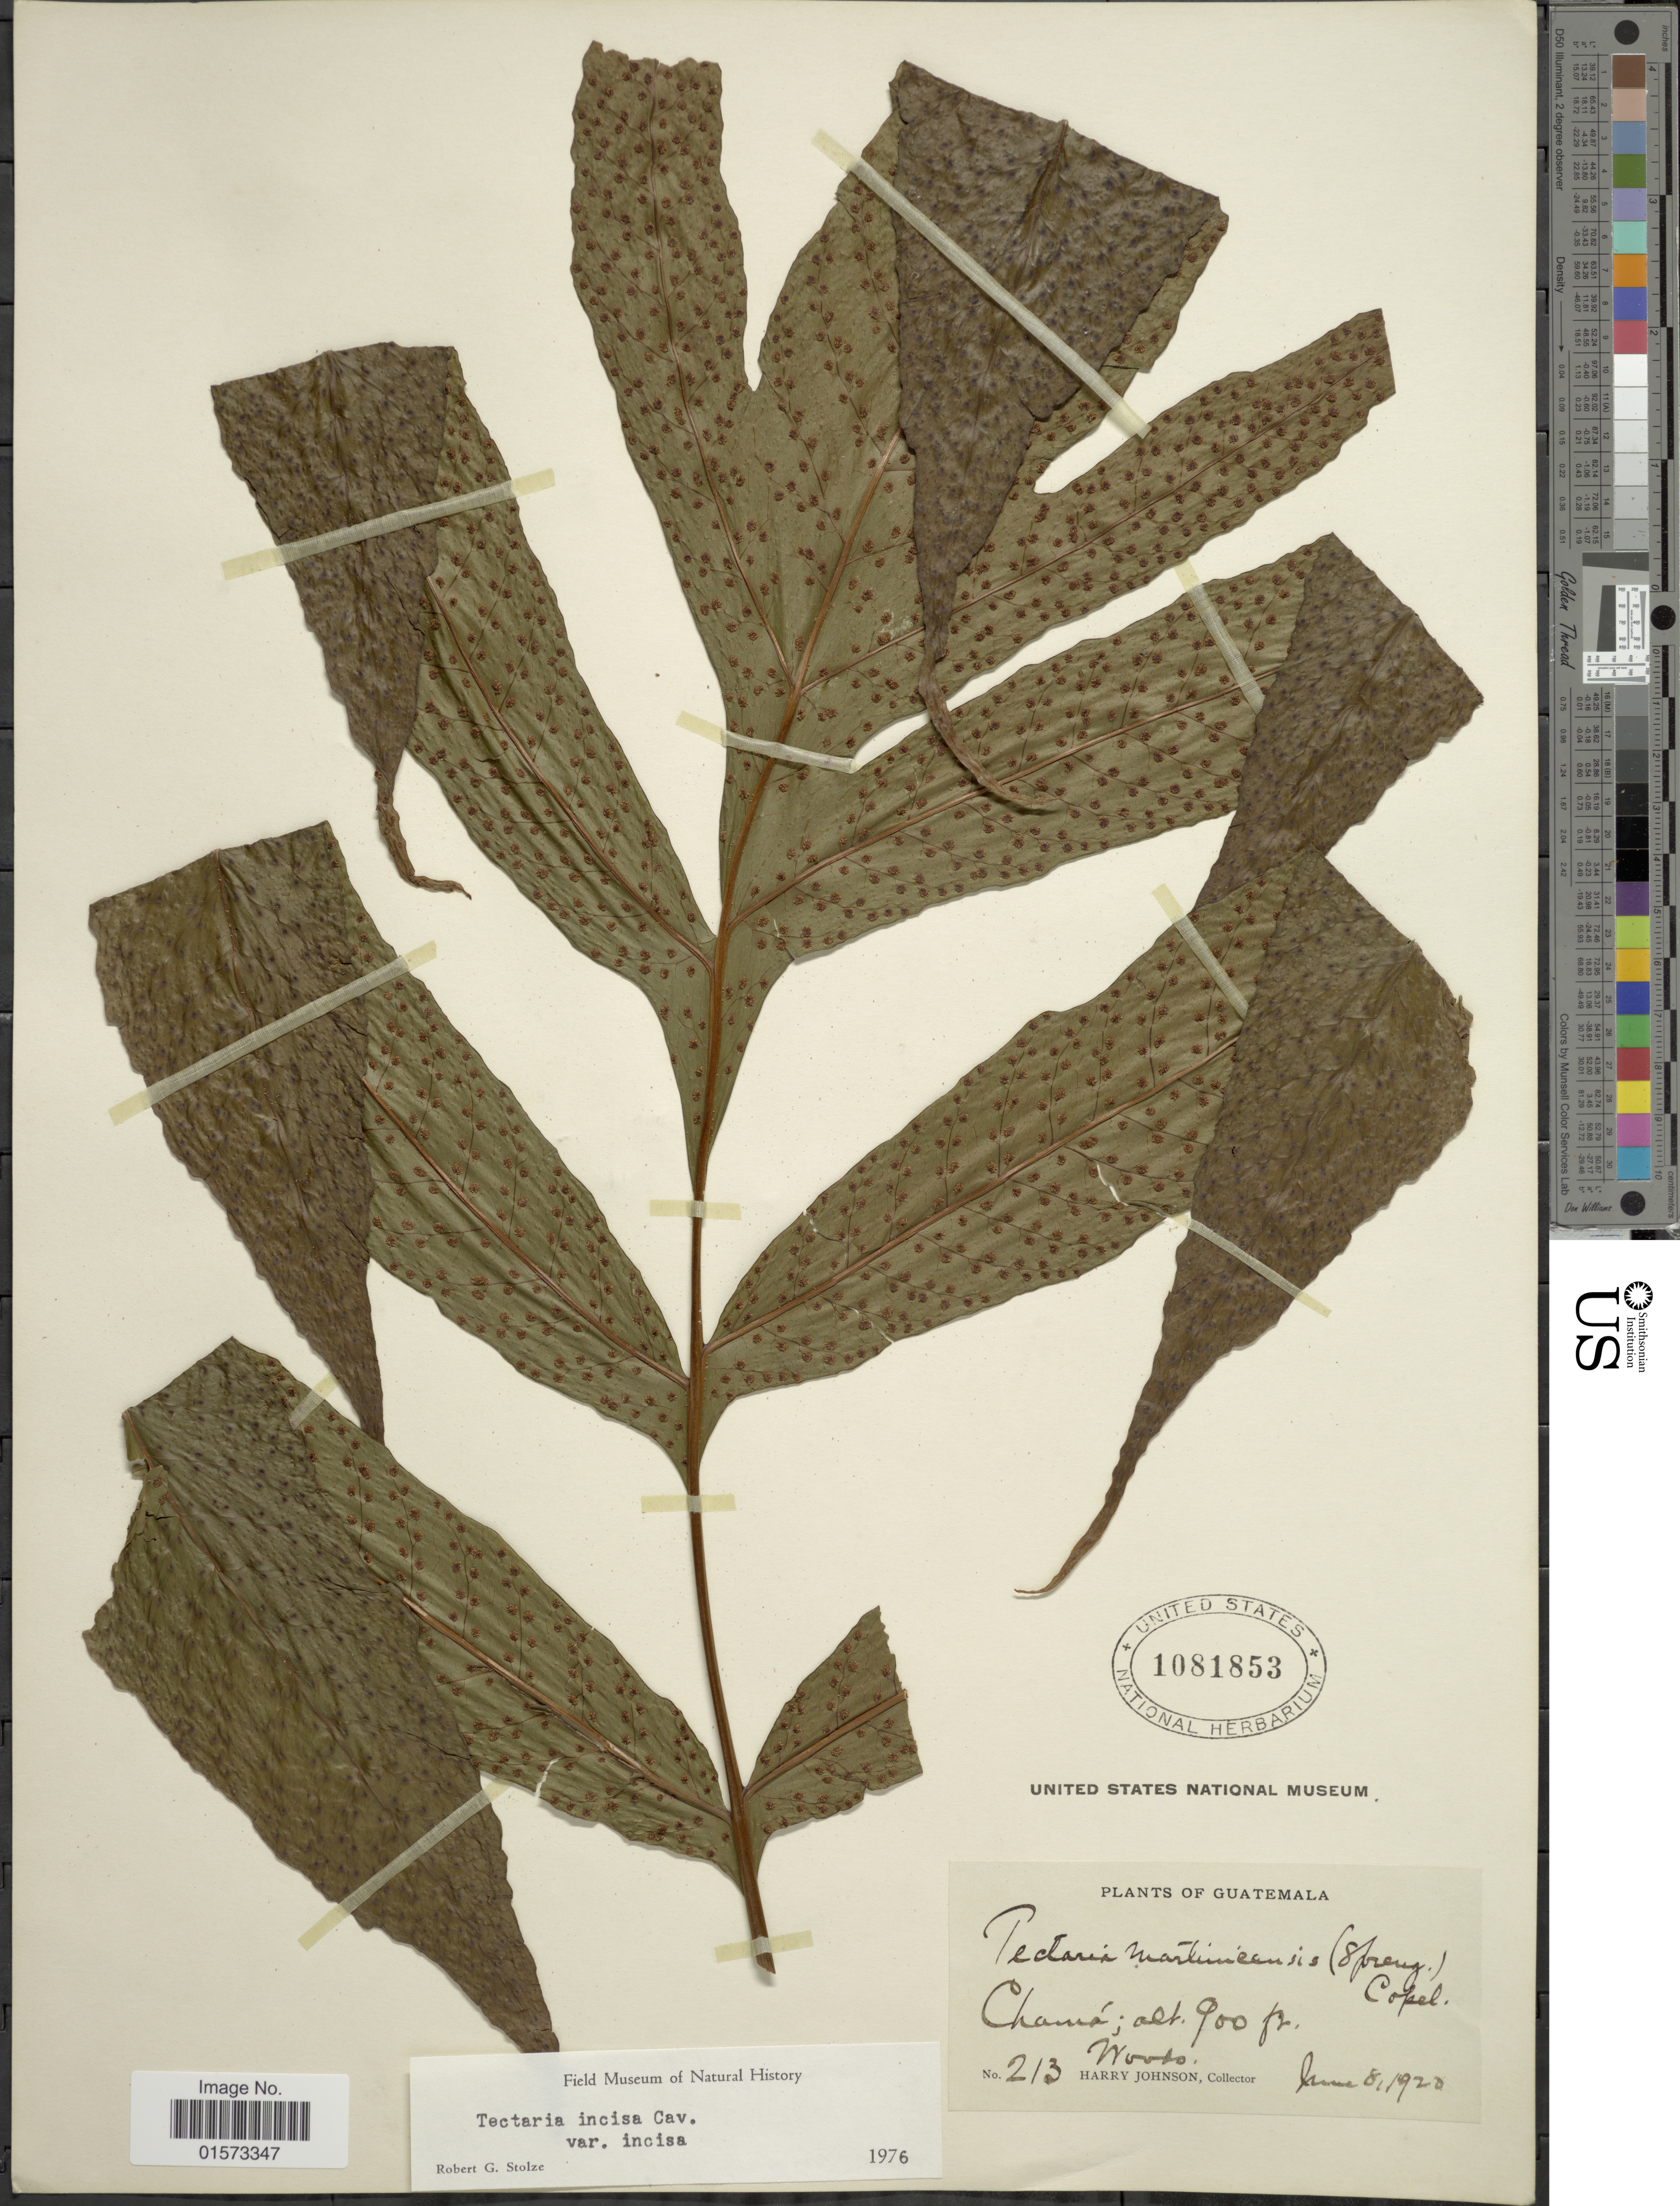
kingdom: Plantae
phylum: Tracheophyta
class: Polypodiopsida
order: Polypodiales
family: Tectariaceae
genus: Tectaria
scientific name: Tectaria incisa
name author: Cav.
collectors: H. Johnson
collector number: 213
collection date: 1920-03-08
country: Guatemala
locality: Chama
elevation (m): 274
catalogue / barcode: US 1081853